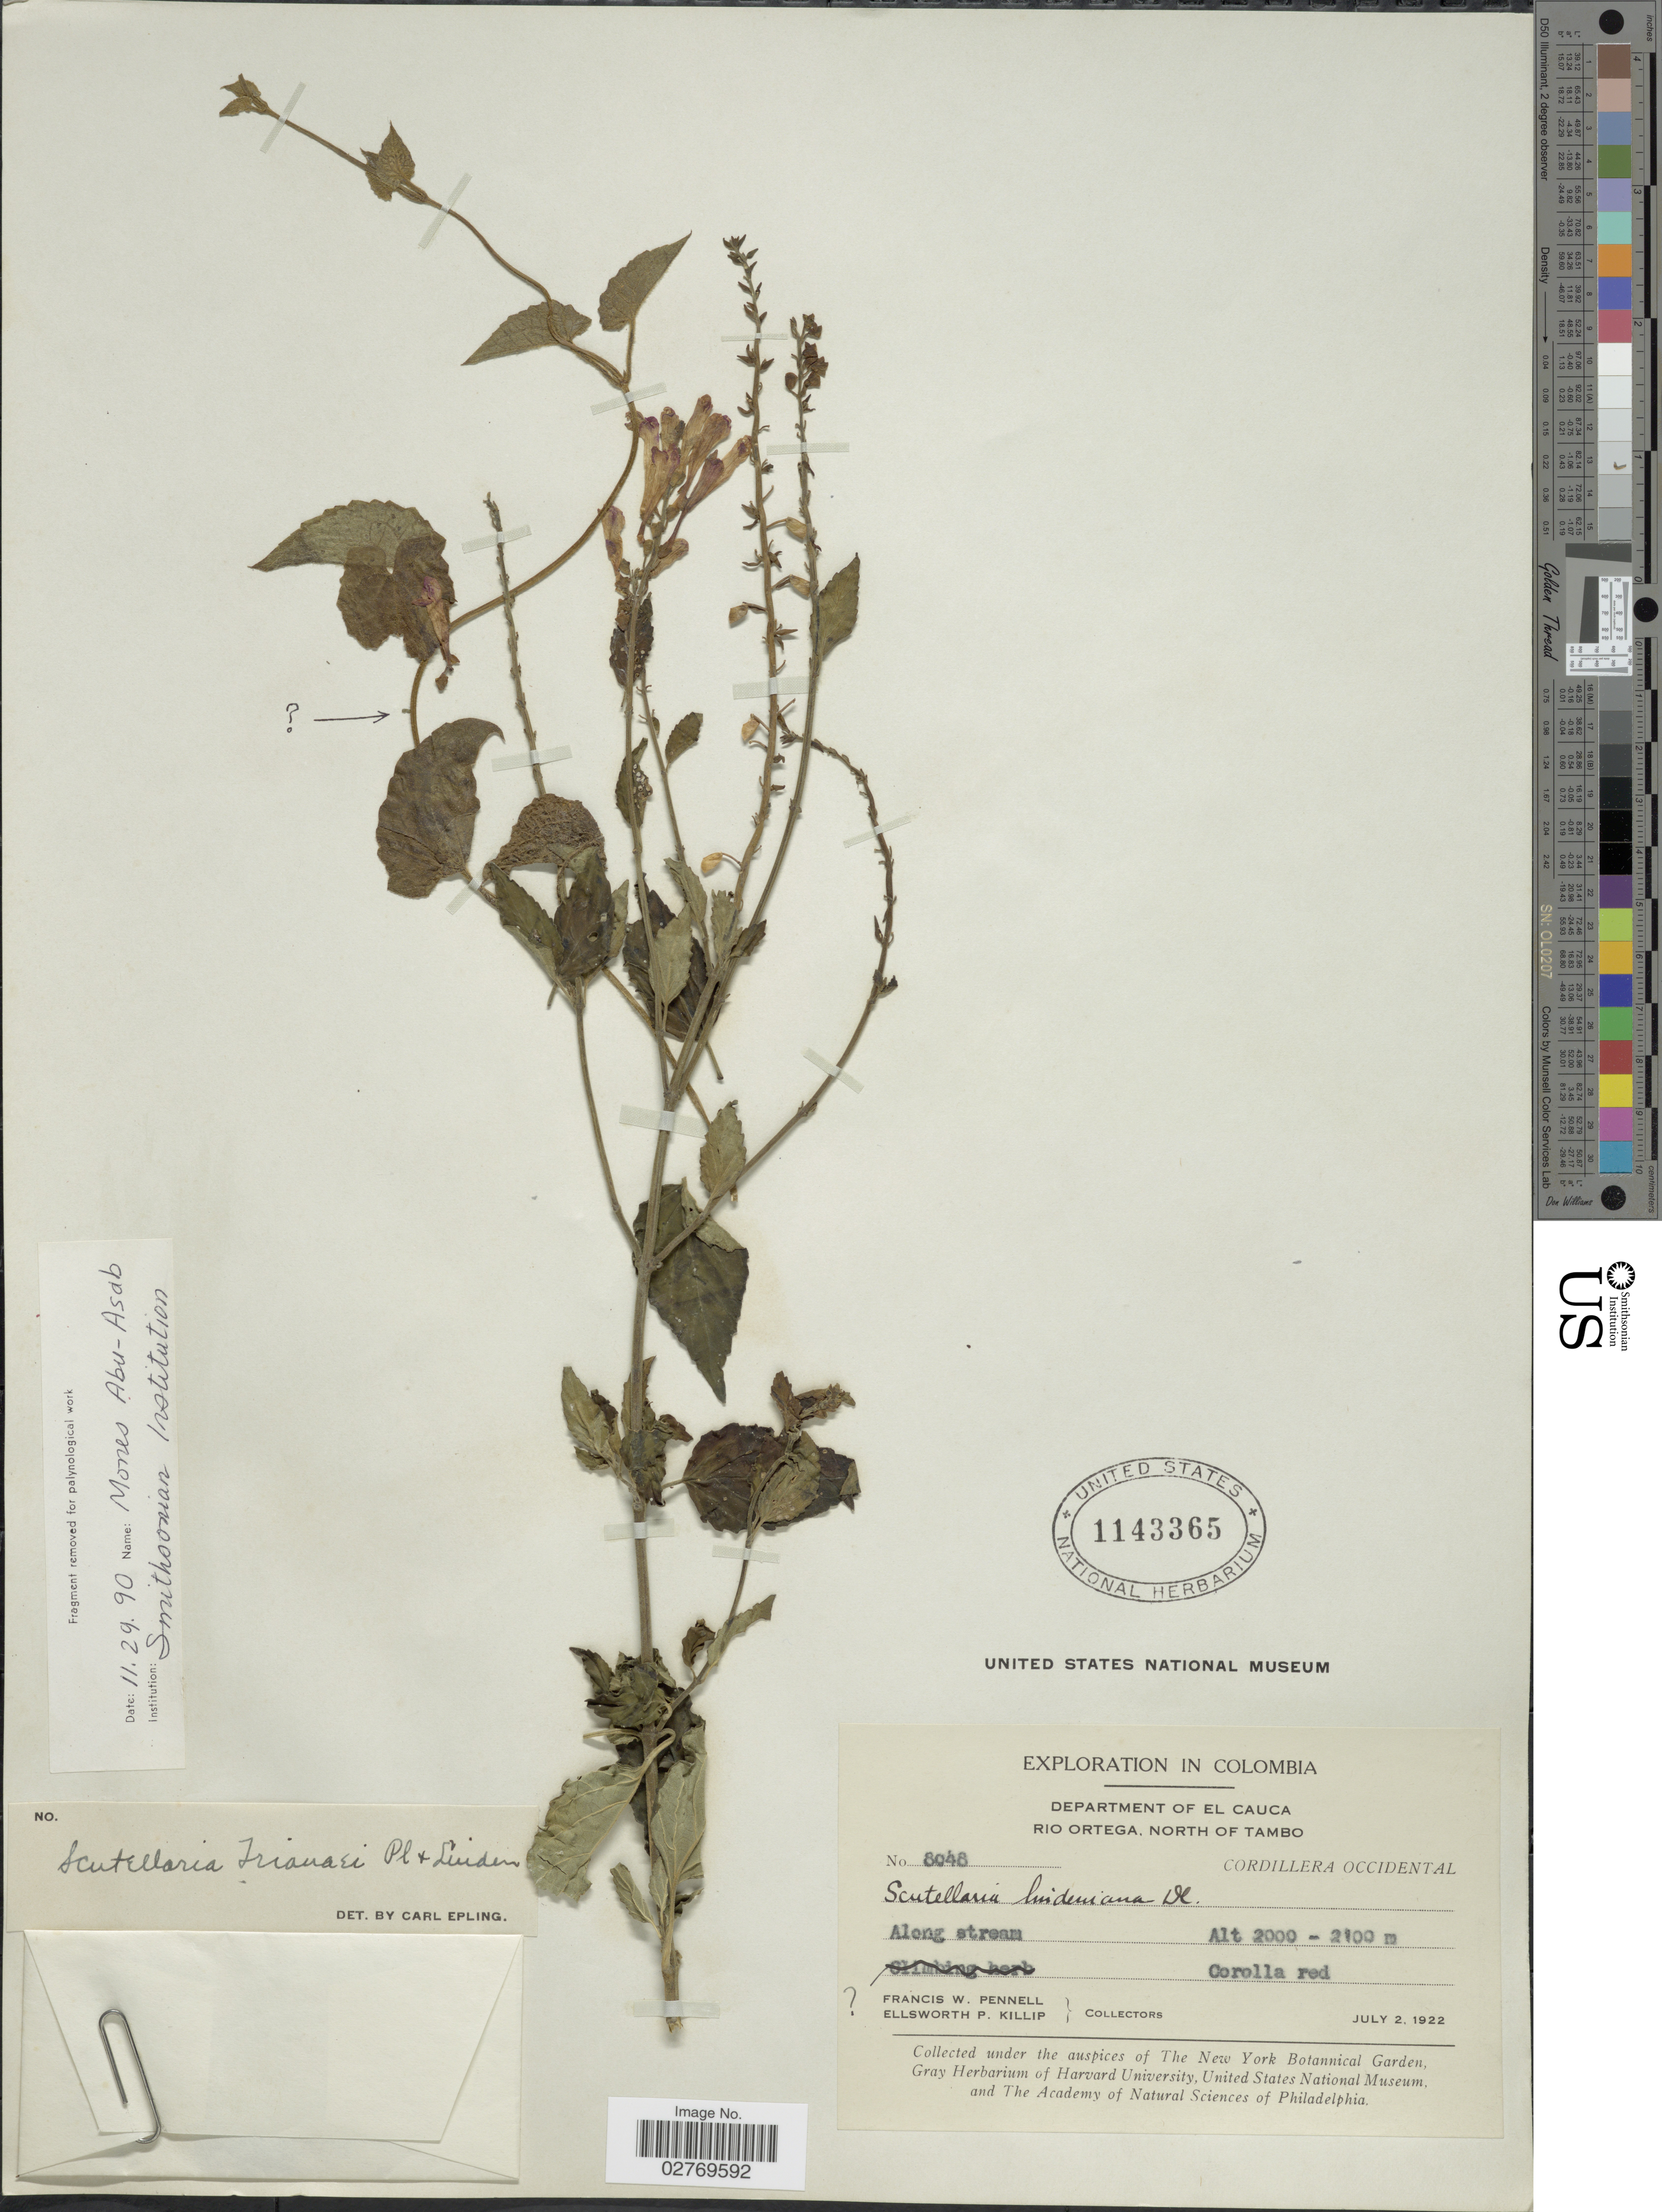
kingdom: Plantae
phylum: Tracheophyta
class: Magnoliopsida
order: Lamiales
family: Lamiaceae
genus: Scutellaria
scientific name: Scutellaria trianae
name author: Planch. & Linden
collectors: F. W. Pennell & E. P. Killip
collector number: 8048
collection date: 1922-07-02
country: Colombia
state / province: Cauca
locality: Department of El Cauca. Rio Ortega, North of Tambo. Cordillera Occidental. Along stream.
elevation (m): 2000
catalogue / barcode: US 1143365